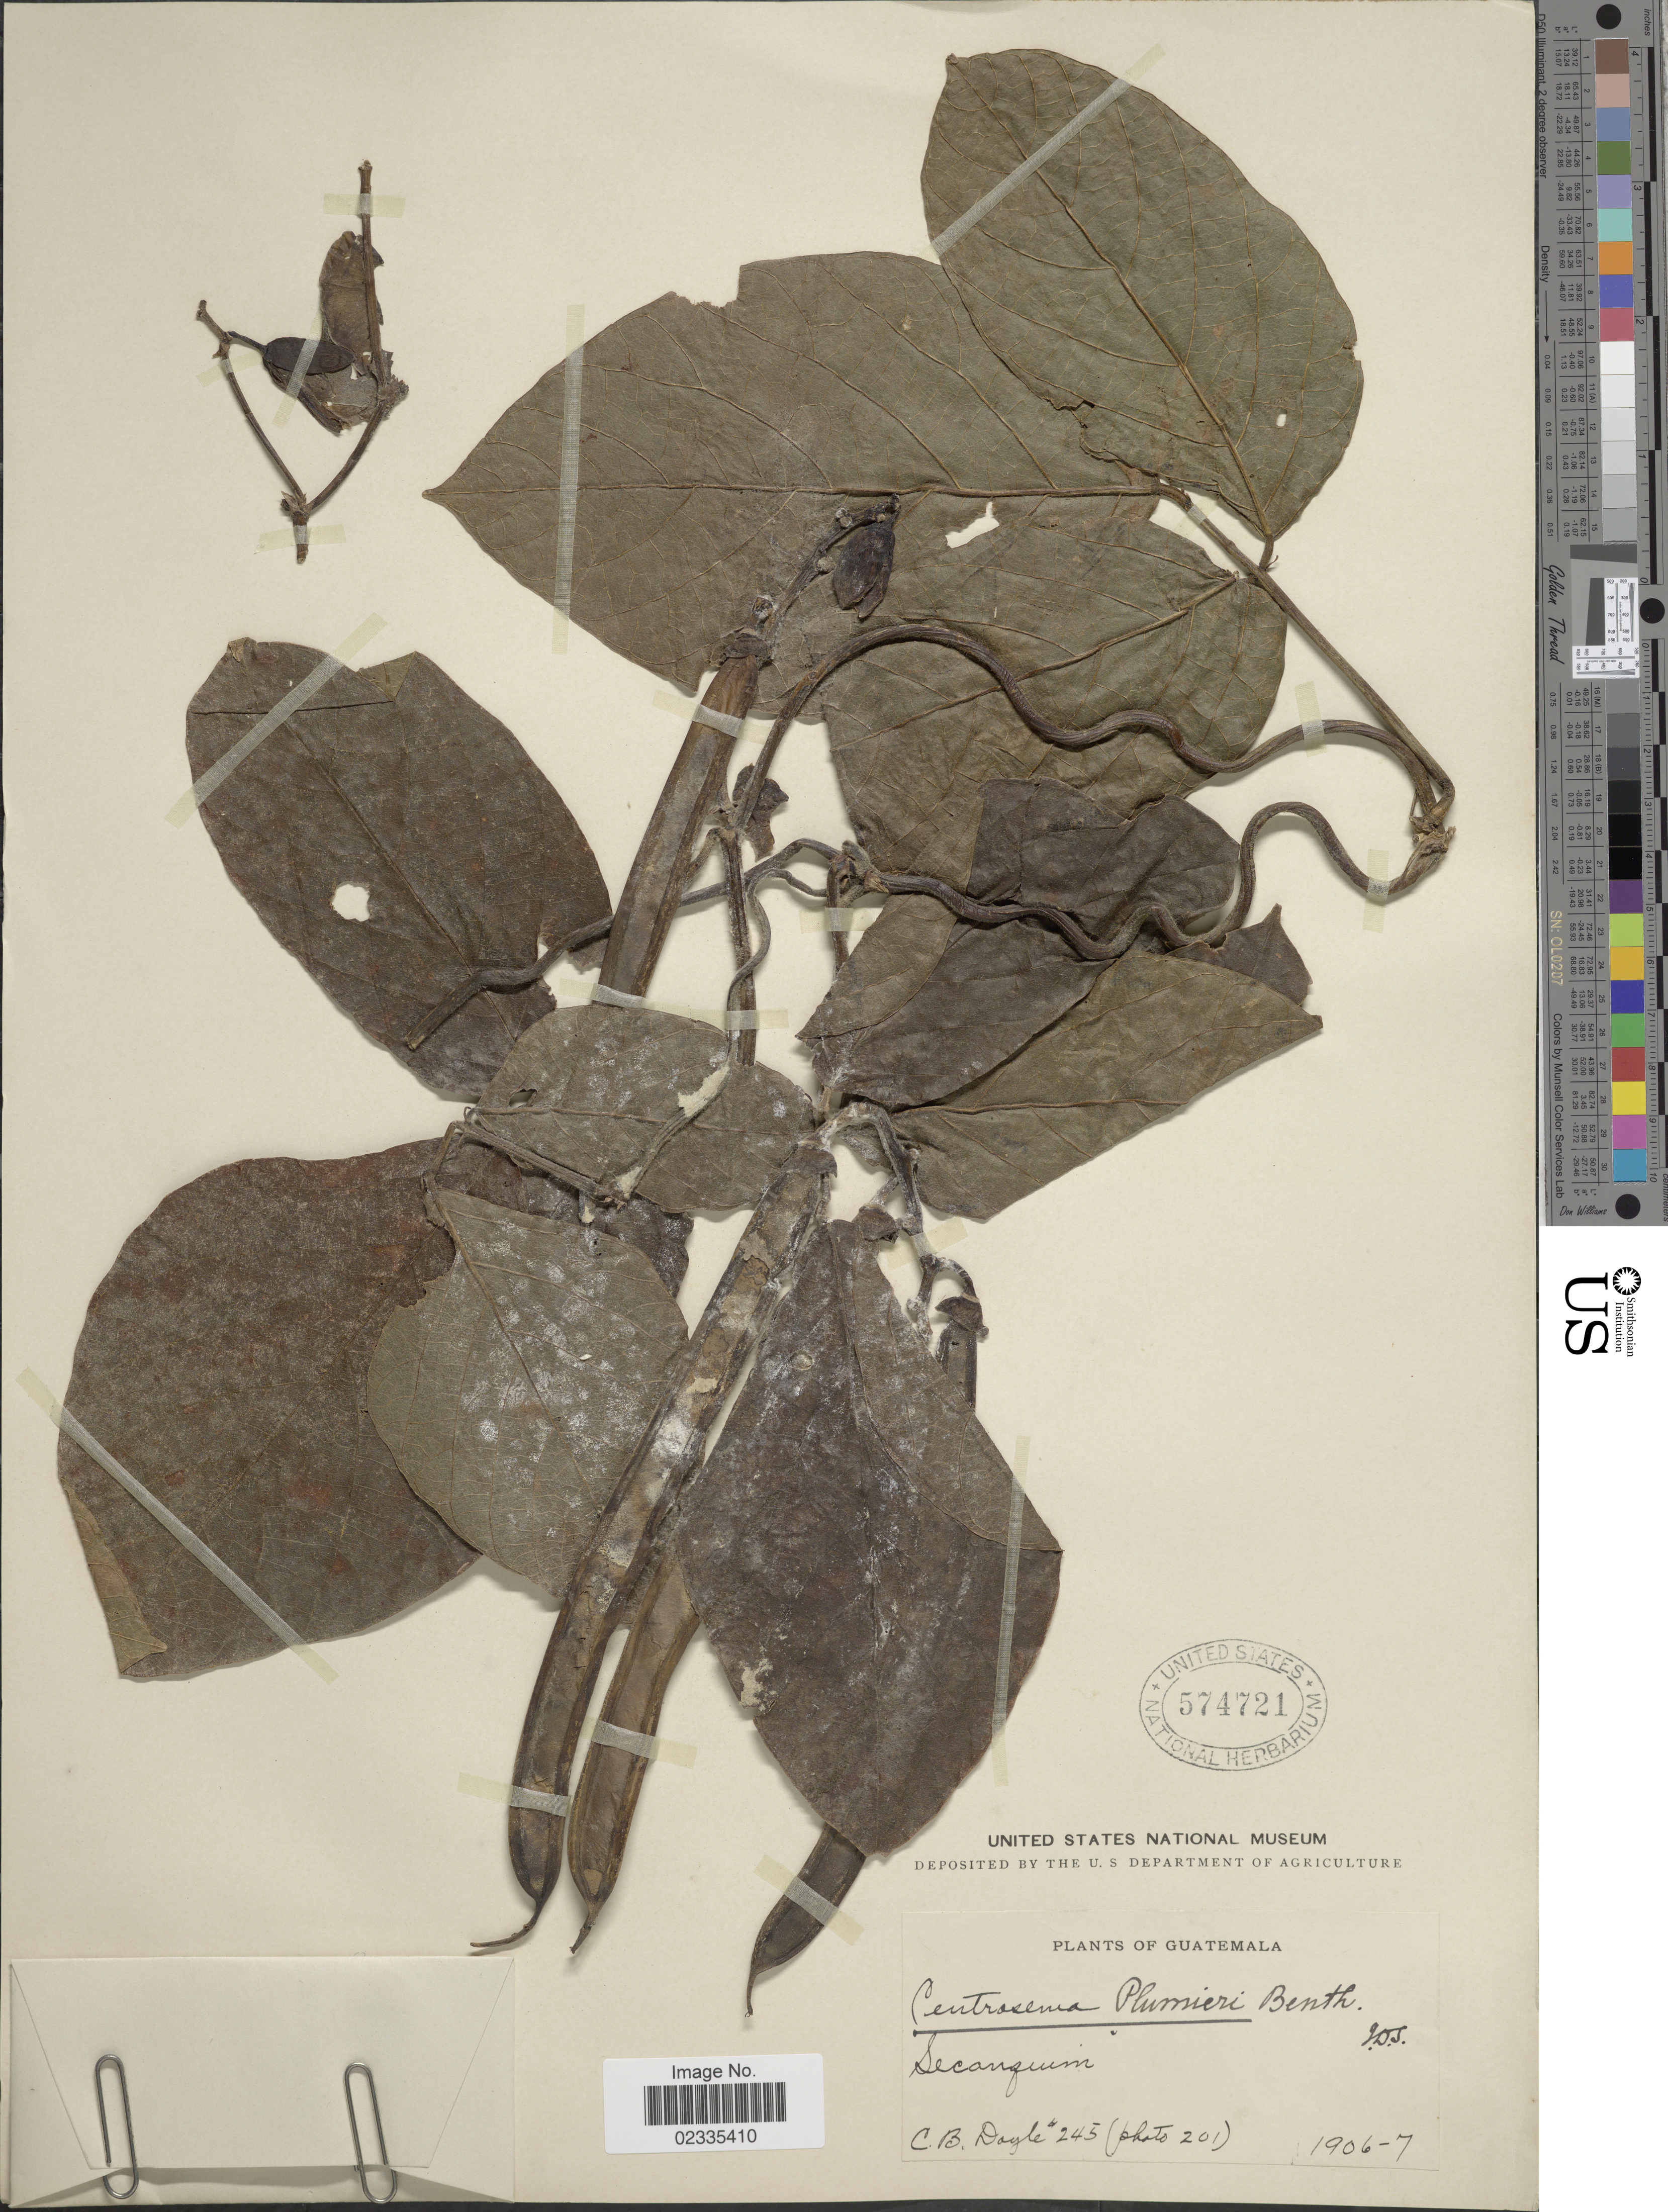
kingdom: Plantae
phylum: Tracheophyta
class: Magnoliopsida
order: Fabales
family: Fabaceae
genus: Centrosema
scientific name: Centrosema plumieri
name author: (Turpin ex Pers.) Benth.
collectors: C. Doyle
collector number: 245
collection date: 1906-07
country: Guatemala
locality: Secanquim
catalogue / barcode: US 574721